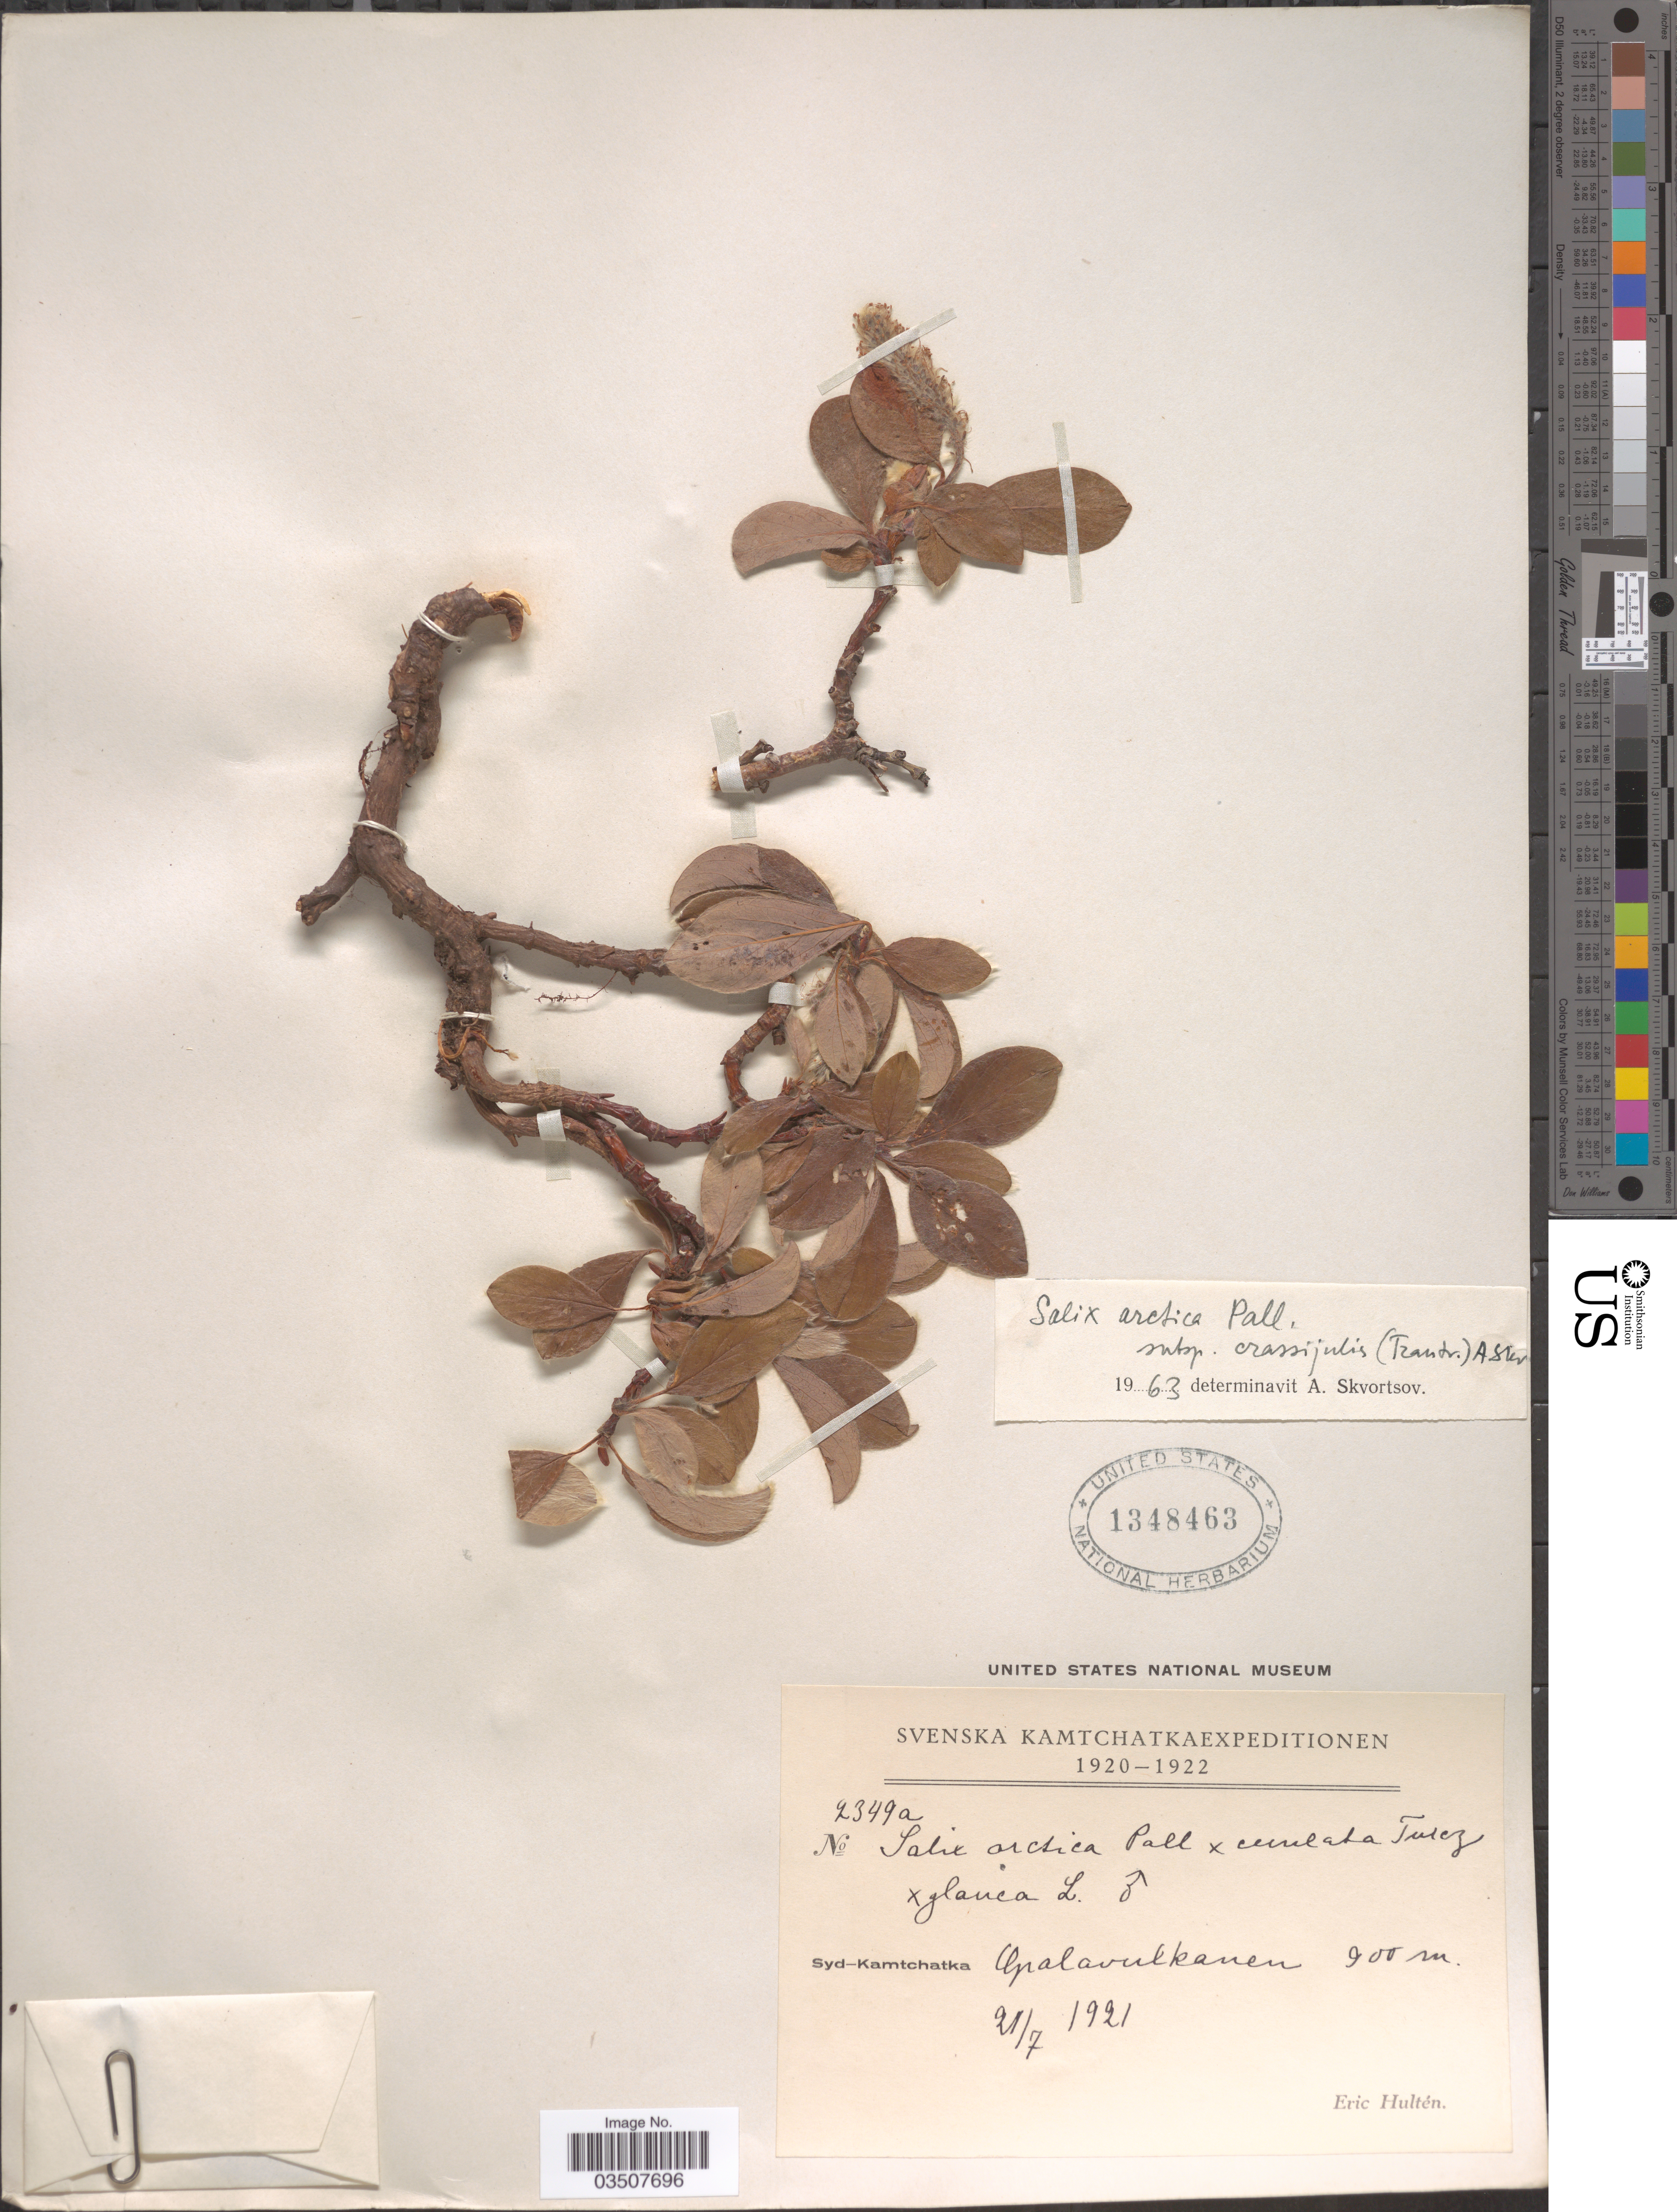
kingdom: Plantae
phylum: Tracheophyta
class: Magnoliopsida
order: Malpighiales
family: Salicaceae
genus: Salix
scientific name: Salix arctica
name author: Pall.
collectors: E. G. Hultén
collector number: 2349a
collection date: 1921-07-21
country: Russian Federation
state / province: Kamchatka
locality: Syd-Kamtchatka. Opalavulkanen (volcano Opala)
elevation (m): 900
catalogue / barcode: US 1348463